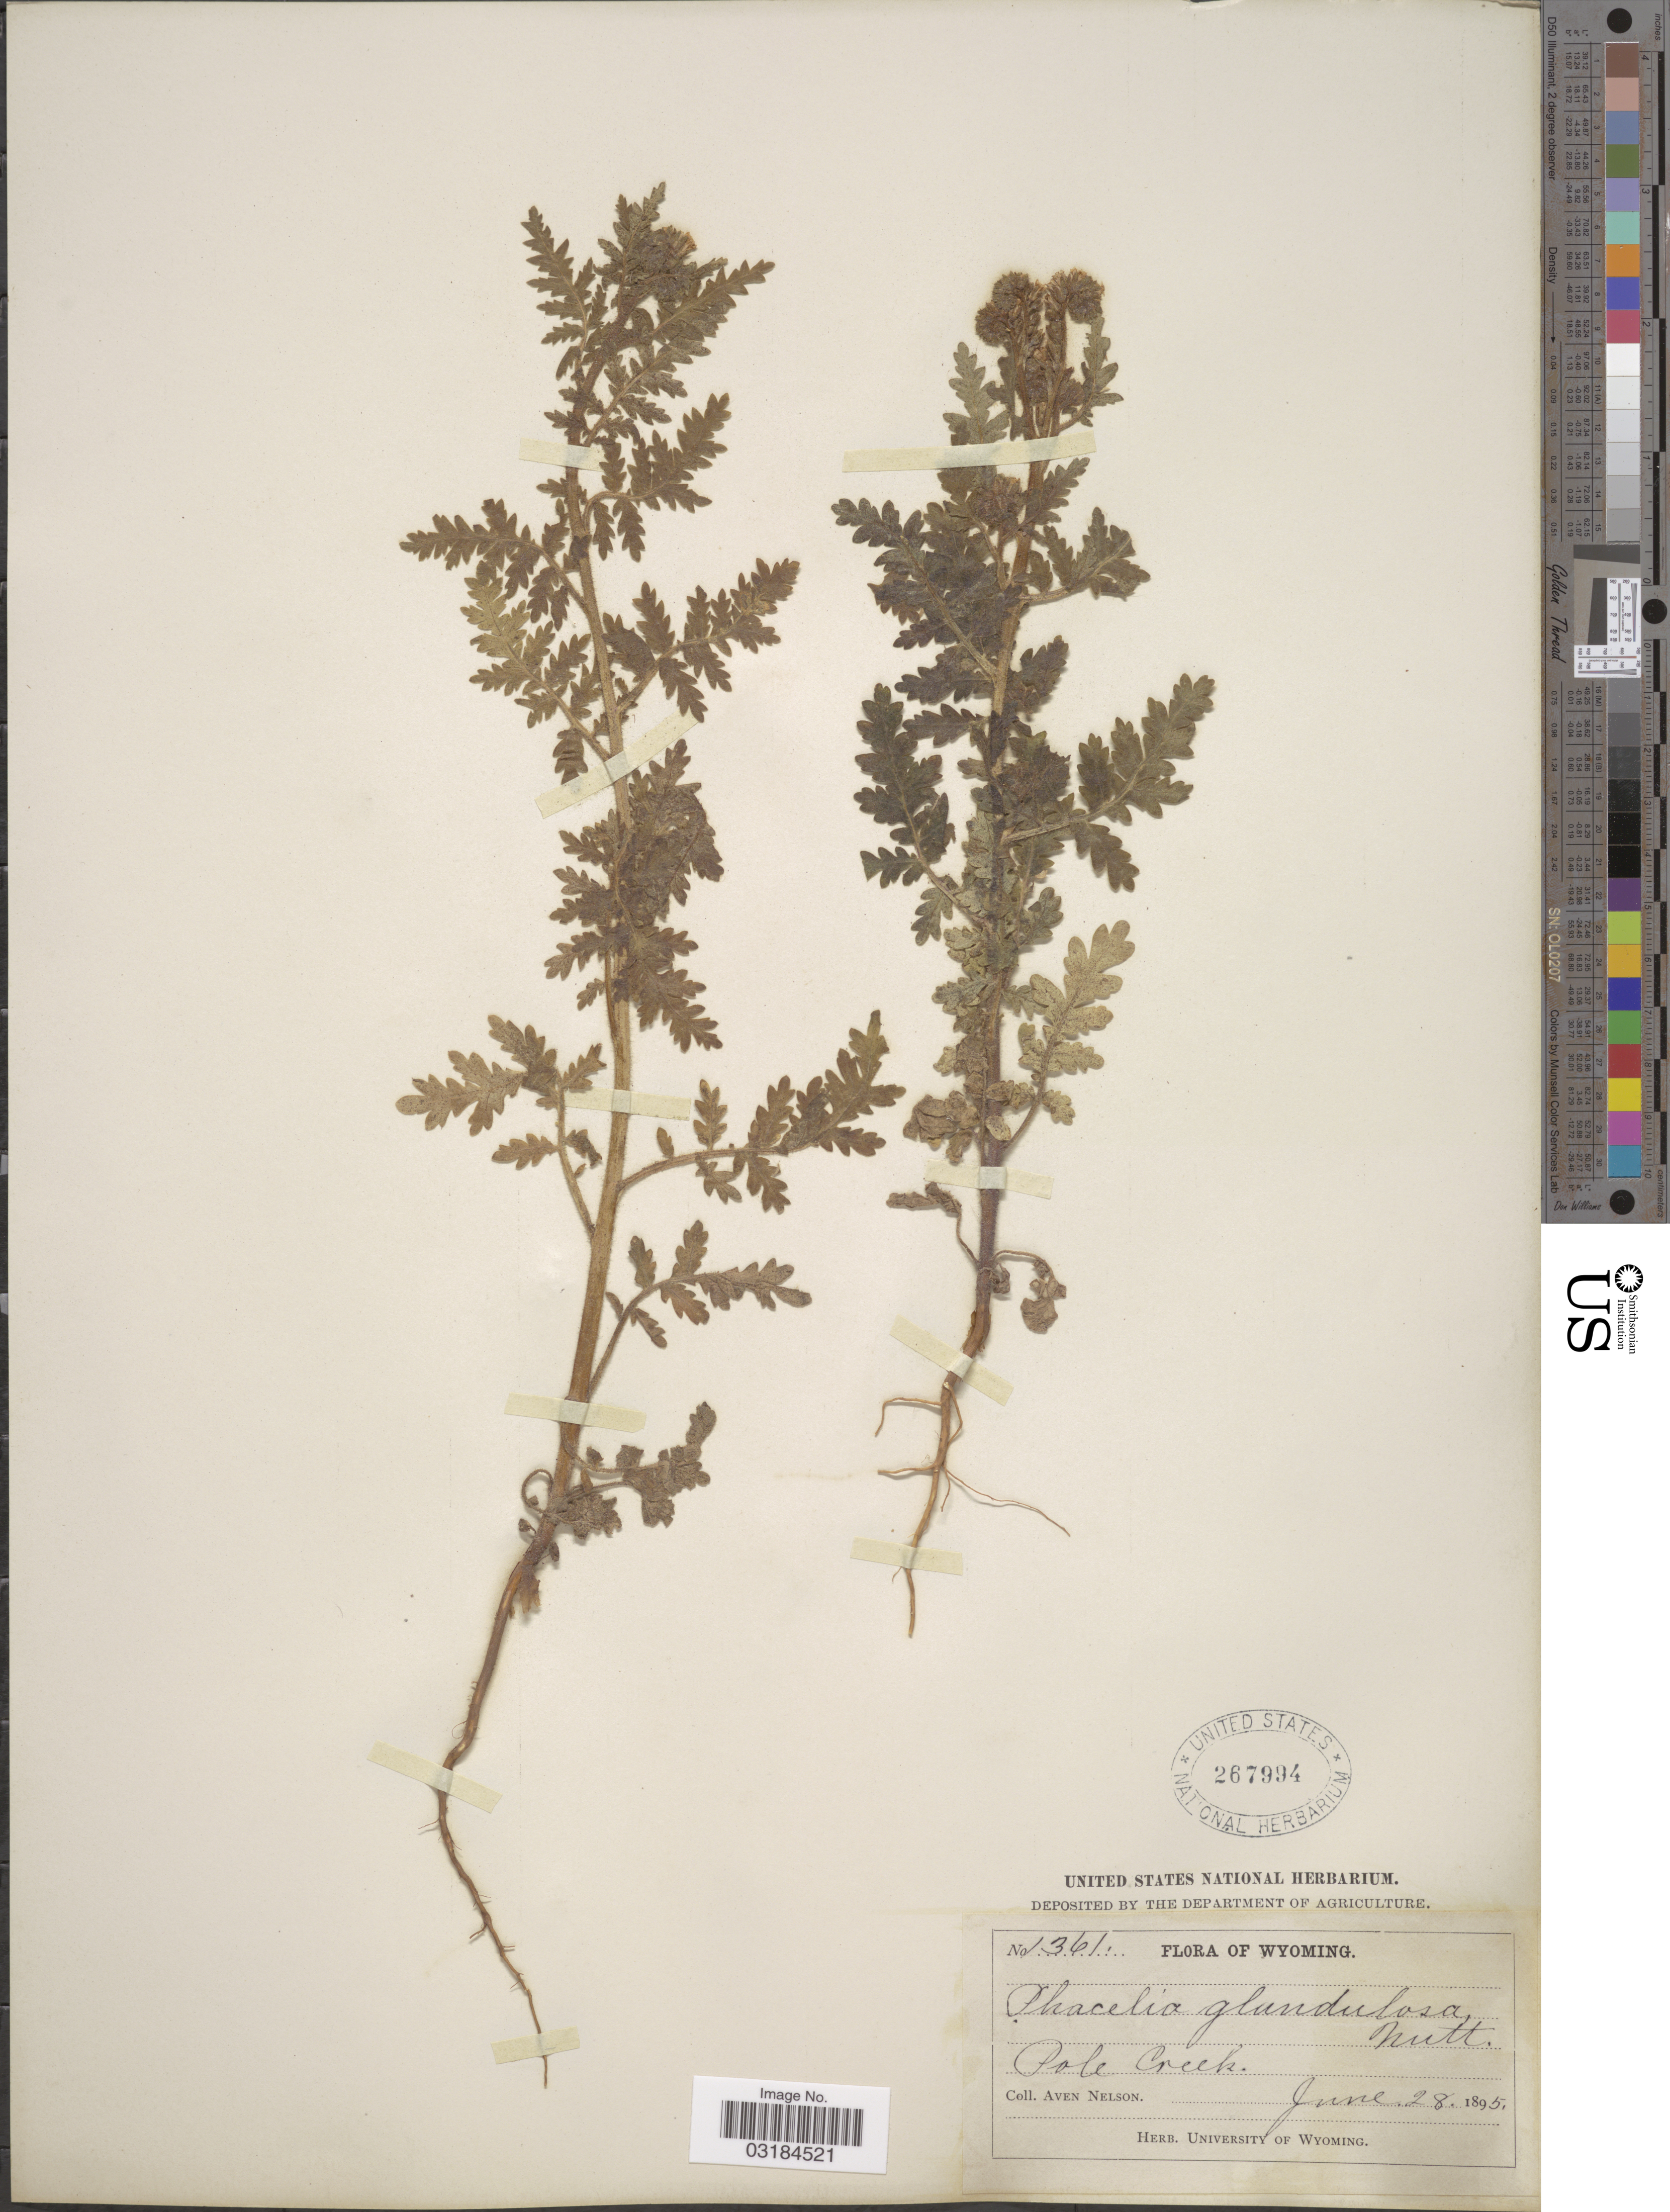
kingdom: Plantae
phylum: Tracheophyta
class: Magnoliopsida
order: Boraginales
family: Hydrophyllaceae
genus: Phacelia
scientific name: Phacelia alba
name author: Rydb.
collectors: A. Nelson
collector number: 1361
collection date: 1895-06-28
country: United States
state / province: Wyoming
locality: Pole Creek.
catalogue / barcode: US 267994